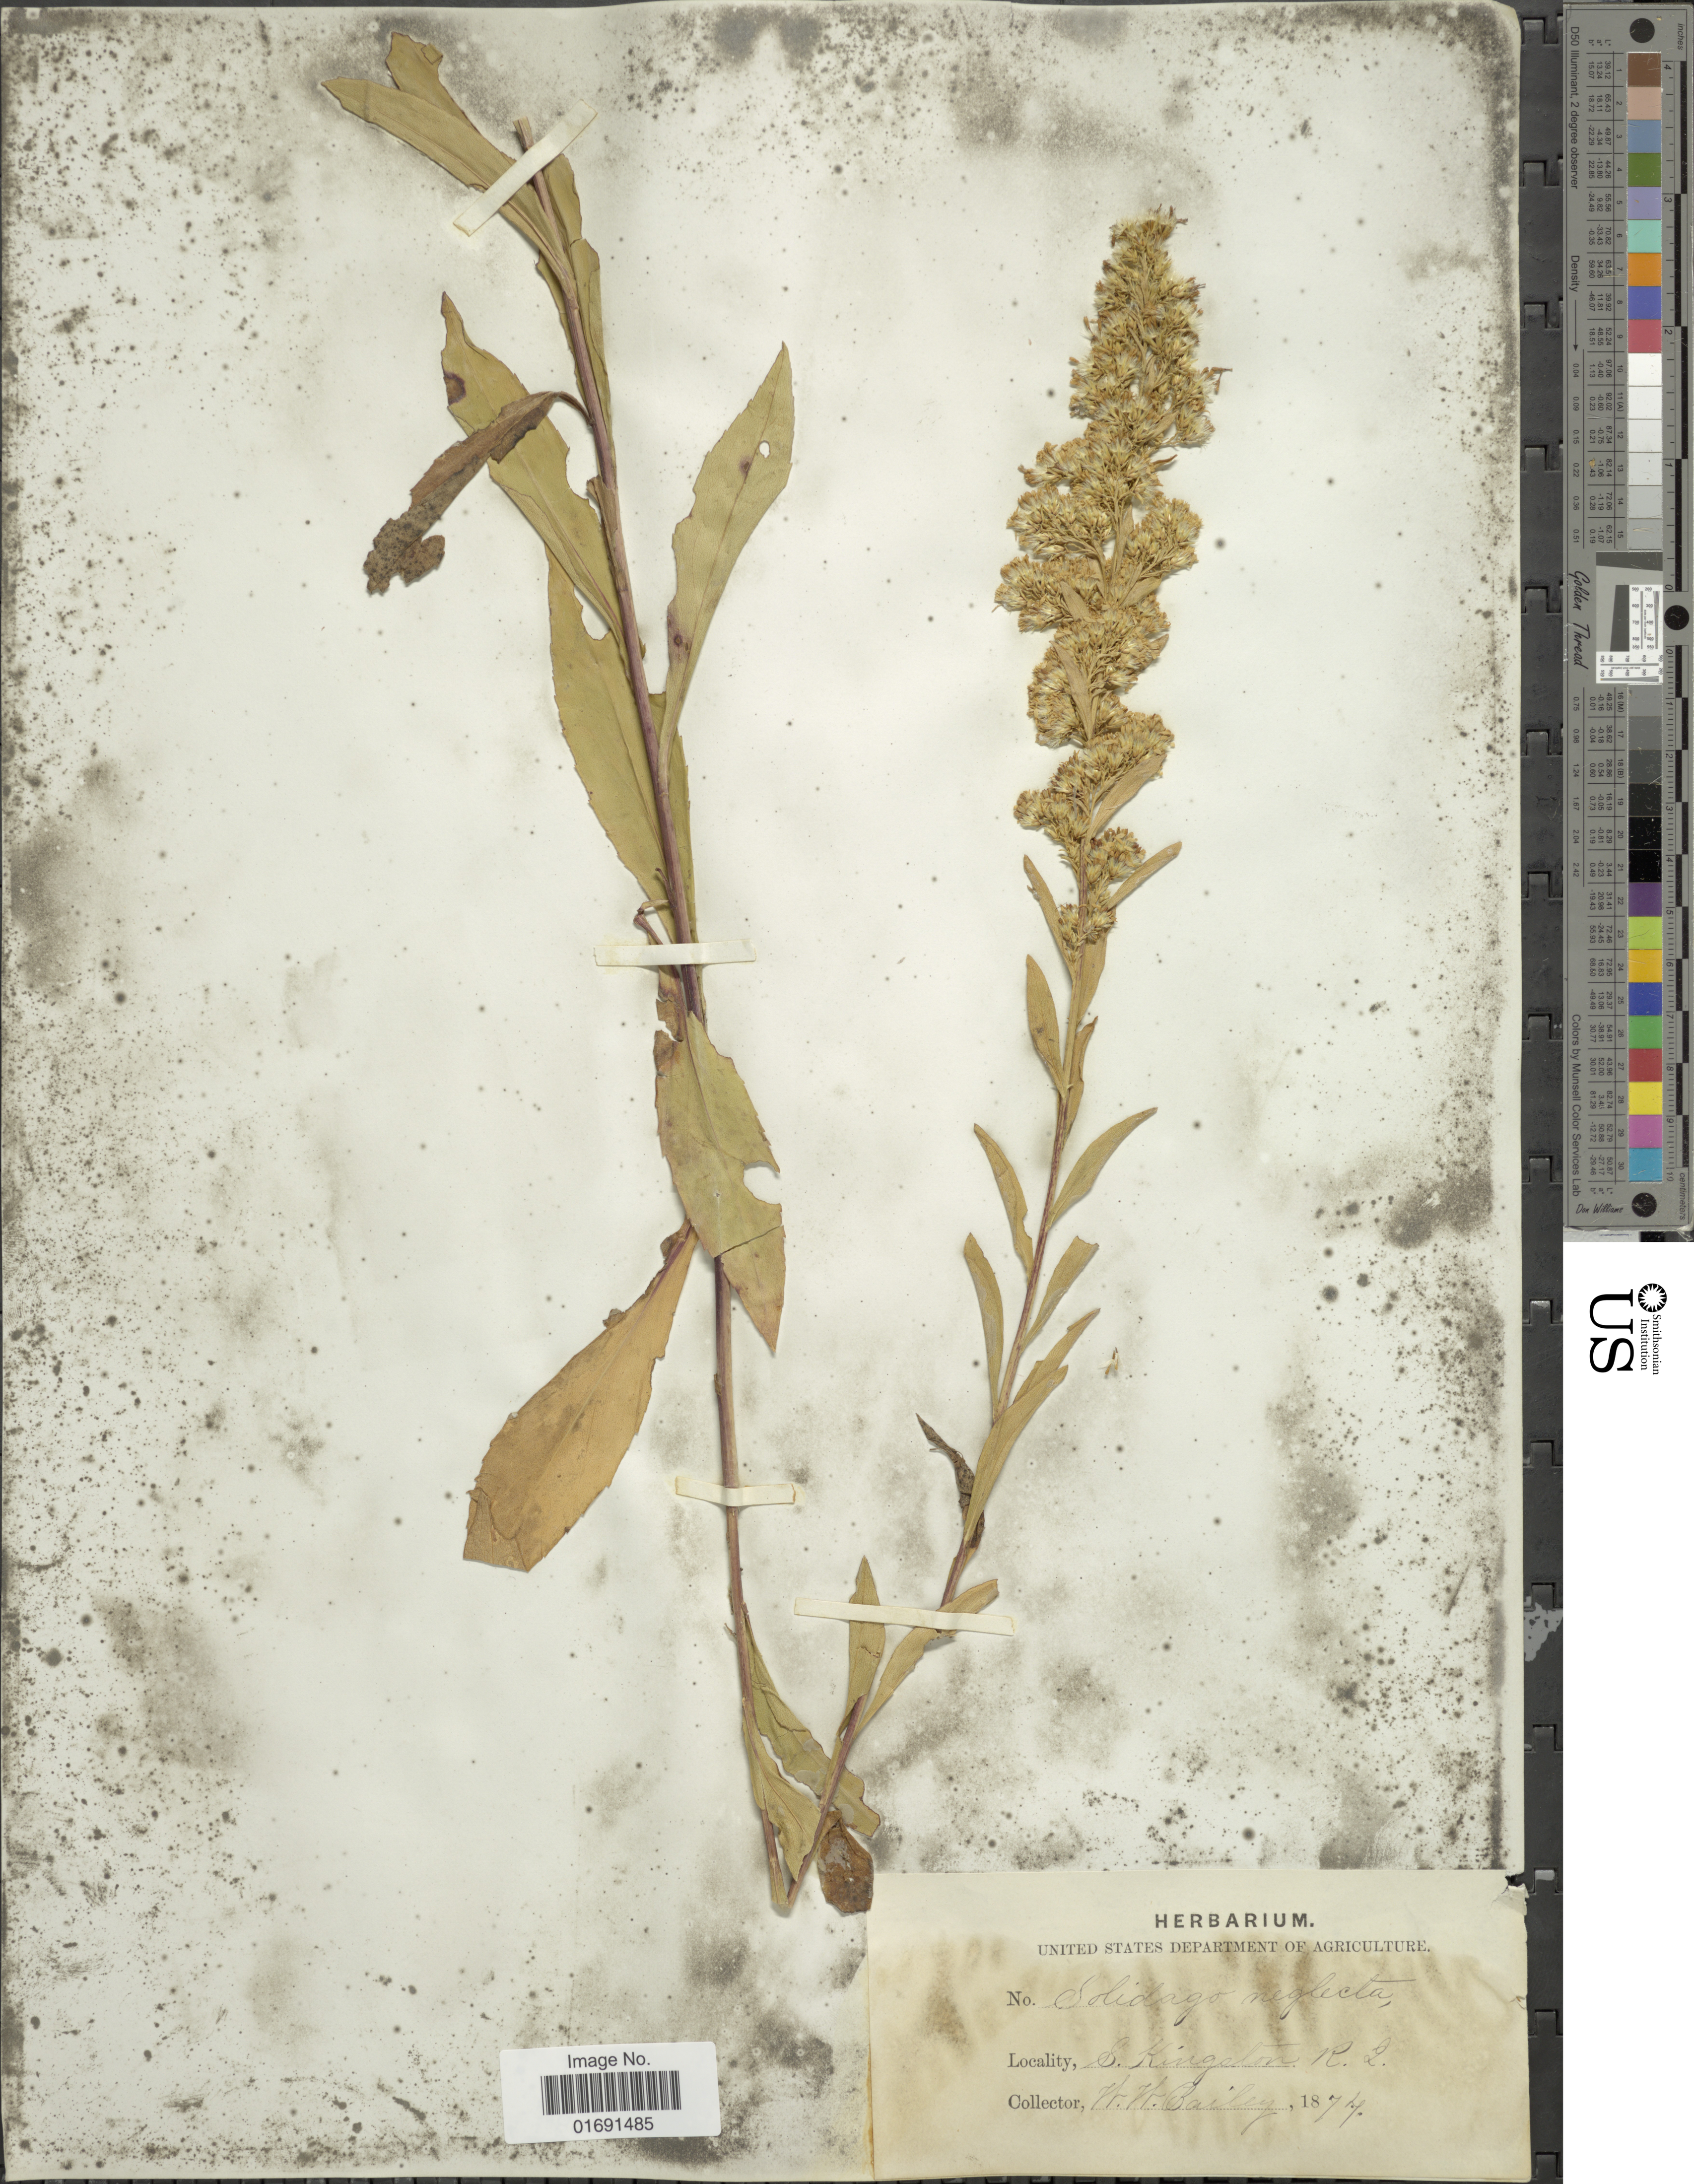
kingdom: Plantae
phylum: Tracheophyta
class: Magnoliopsida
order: Asterales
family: Asteraceae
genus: Solidago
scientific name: Solidago uniligulata var. uniligulata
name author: (DC.) Porter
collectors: W. W. Bailey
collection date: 1874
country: United States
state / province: Rhode Island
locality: S. Kingston